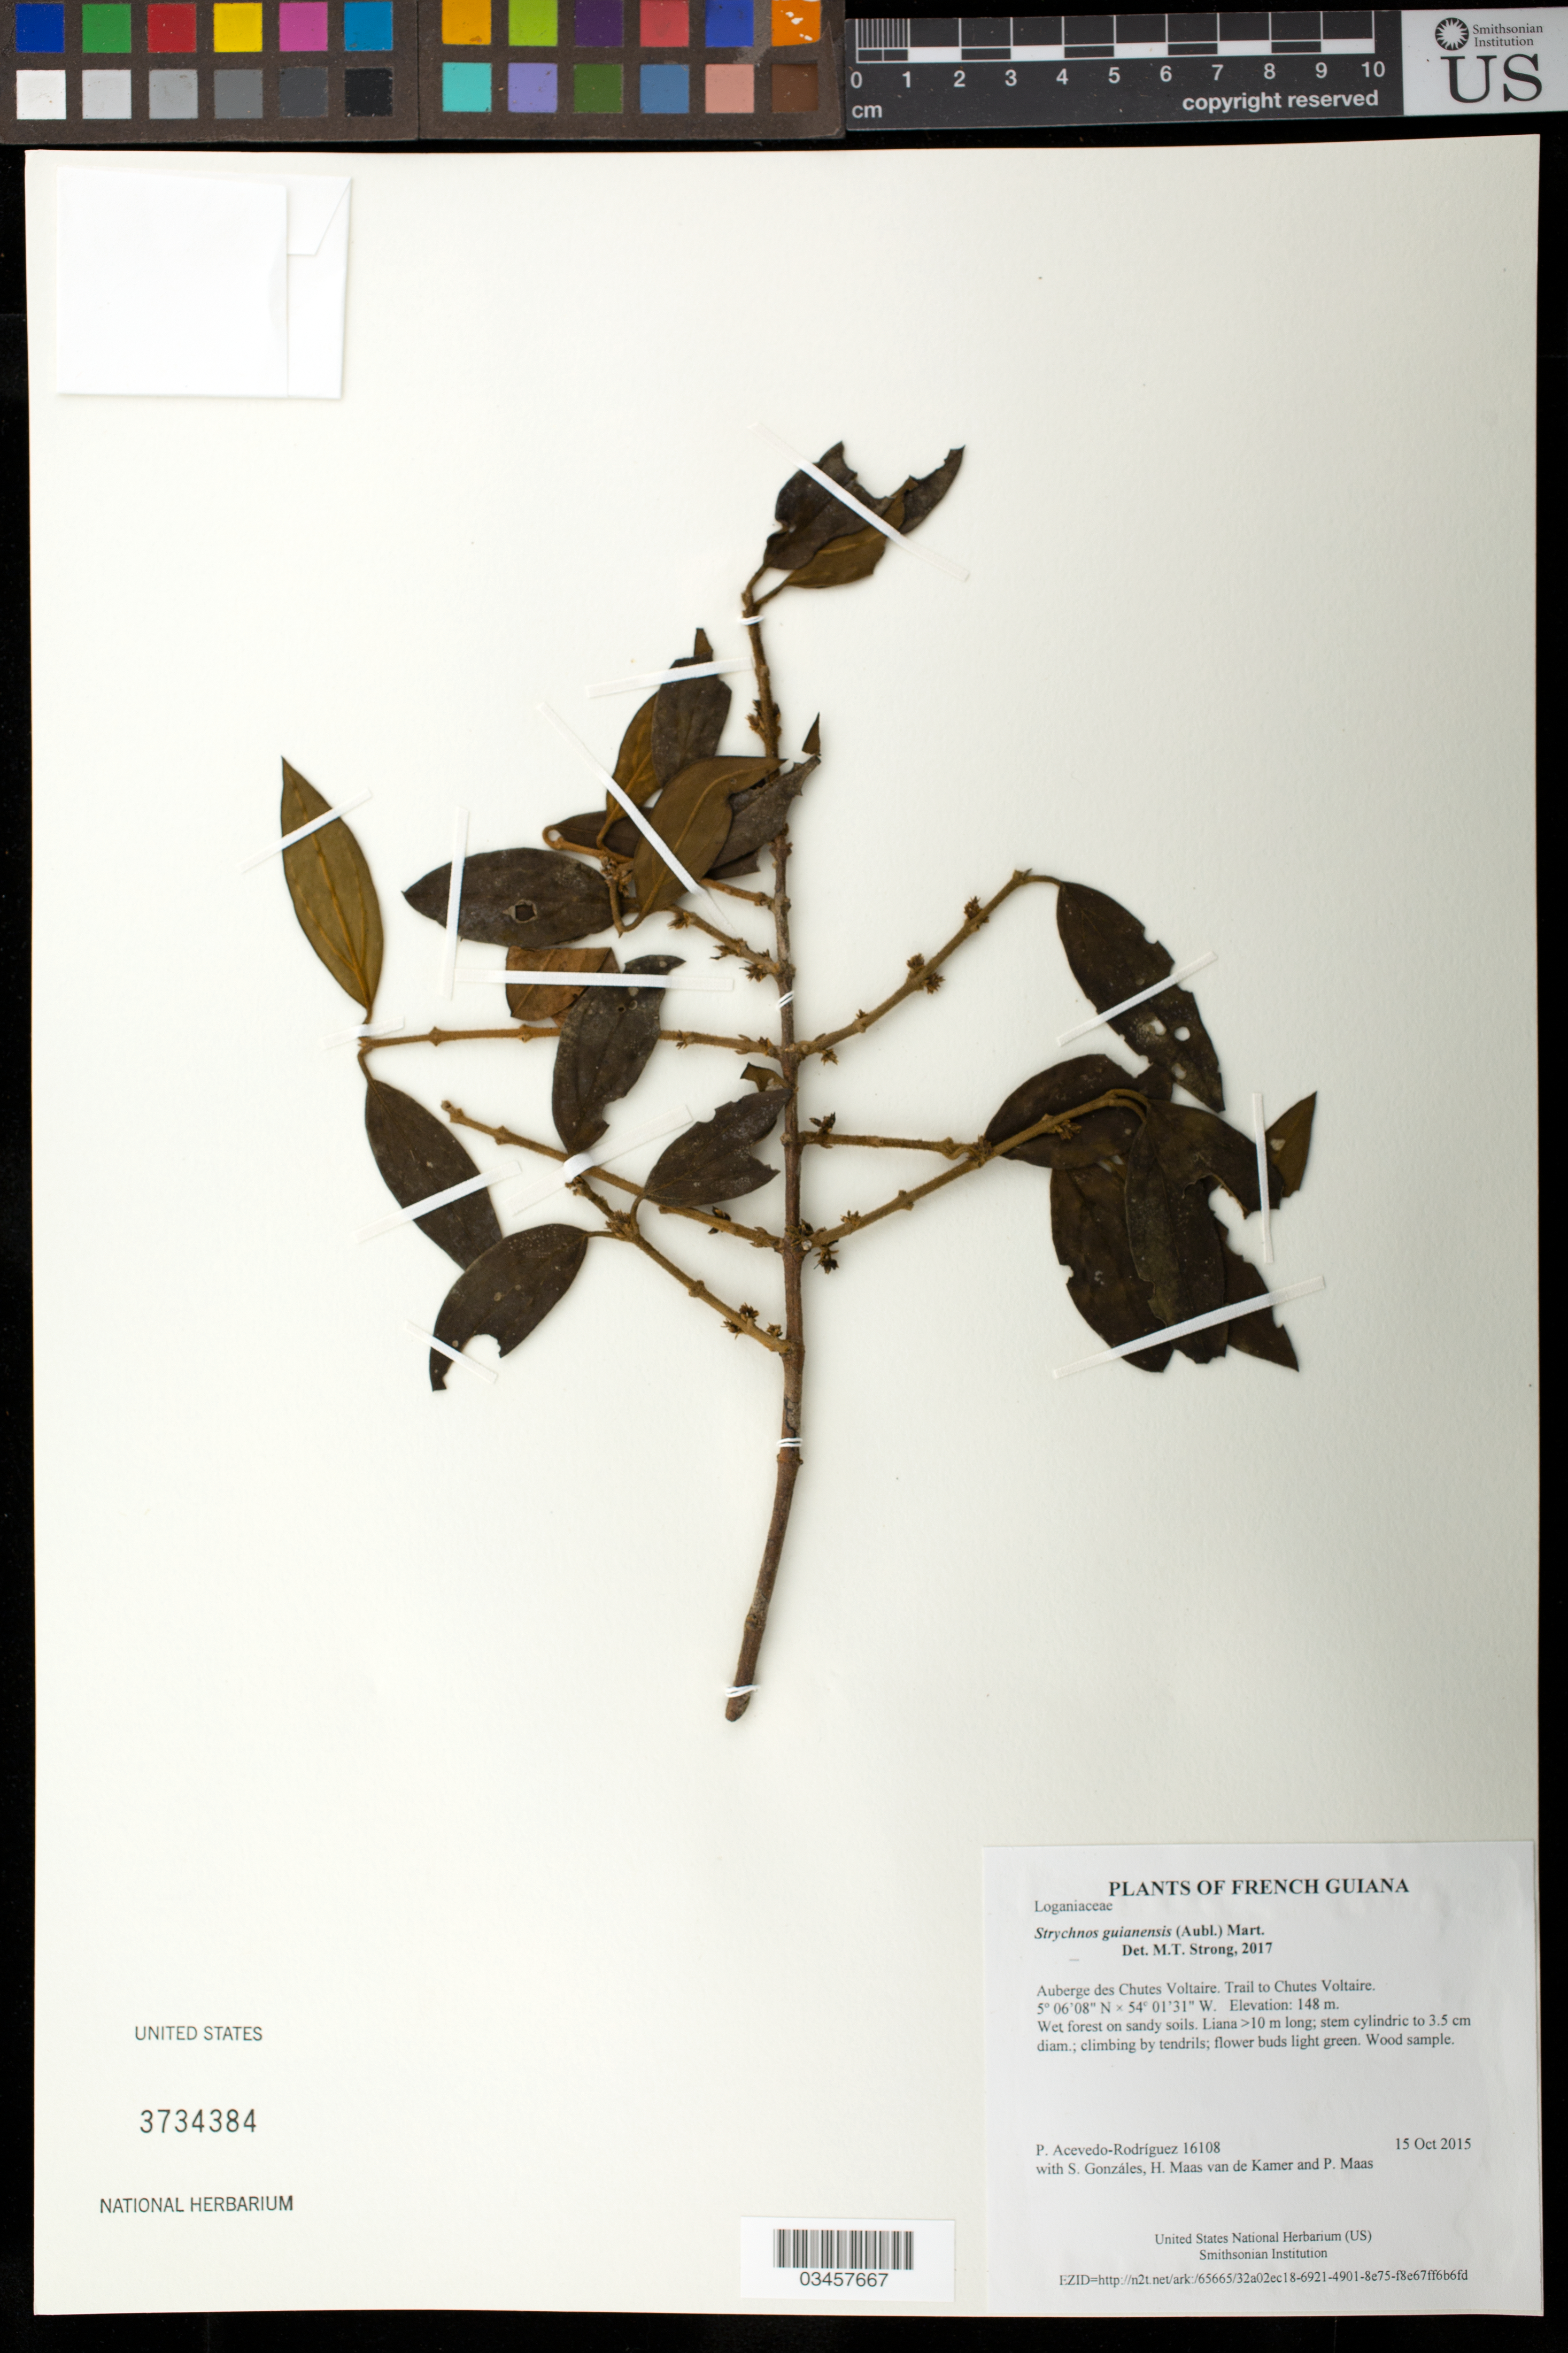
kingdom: Plantae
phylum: Tracheophyta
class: Magnoliopsida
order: Gentianales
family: Loganiaceae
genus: Strychnos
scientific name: Strychnos guianensis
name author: (Aubl.) Mart.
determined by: Strong, M. T., (US), Smithsonian Institution - National Museum of Natural History (UNITED STATES)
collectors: P. Acevedo-Rodr., S. Gonzáles, H. Maas van de Kamer & P. Maas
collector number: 16108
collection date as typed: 15 October 2015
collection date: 2015-10-15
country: French Guiana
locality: Auberge des Chutes Voltaire. Trail to Chutes Voltaire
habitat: Wet forest on sandy soils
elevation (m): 148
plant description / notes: US, NY, MO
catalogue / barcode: US 3734384